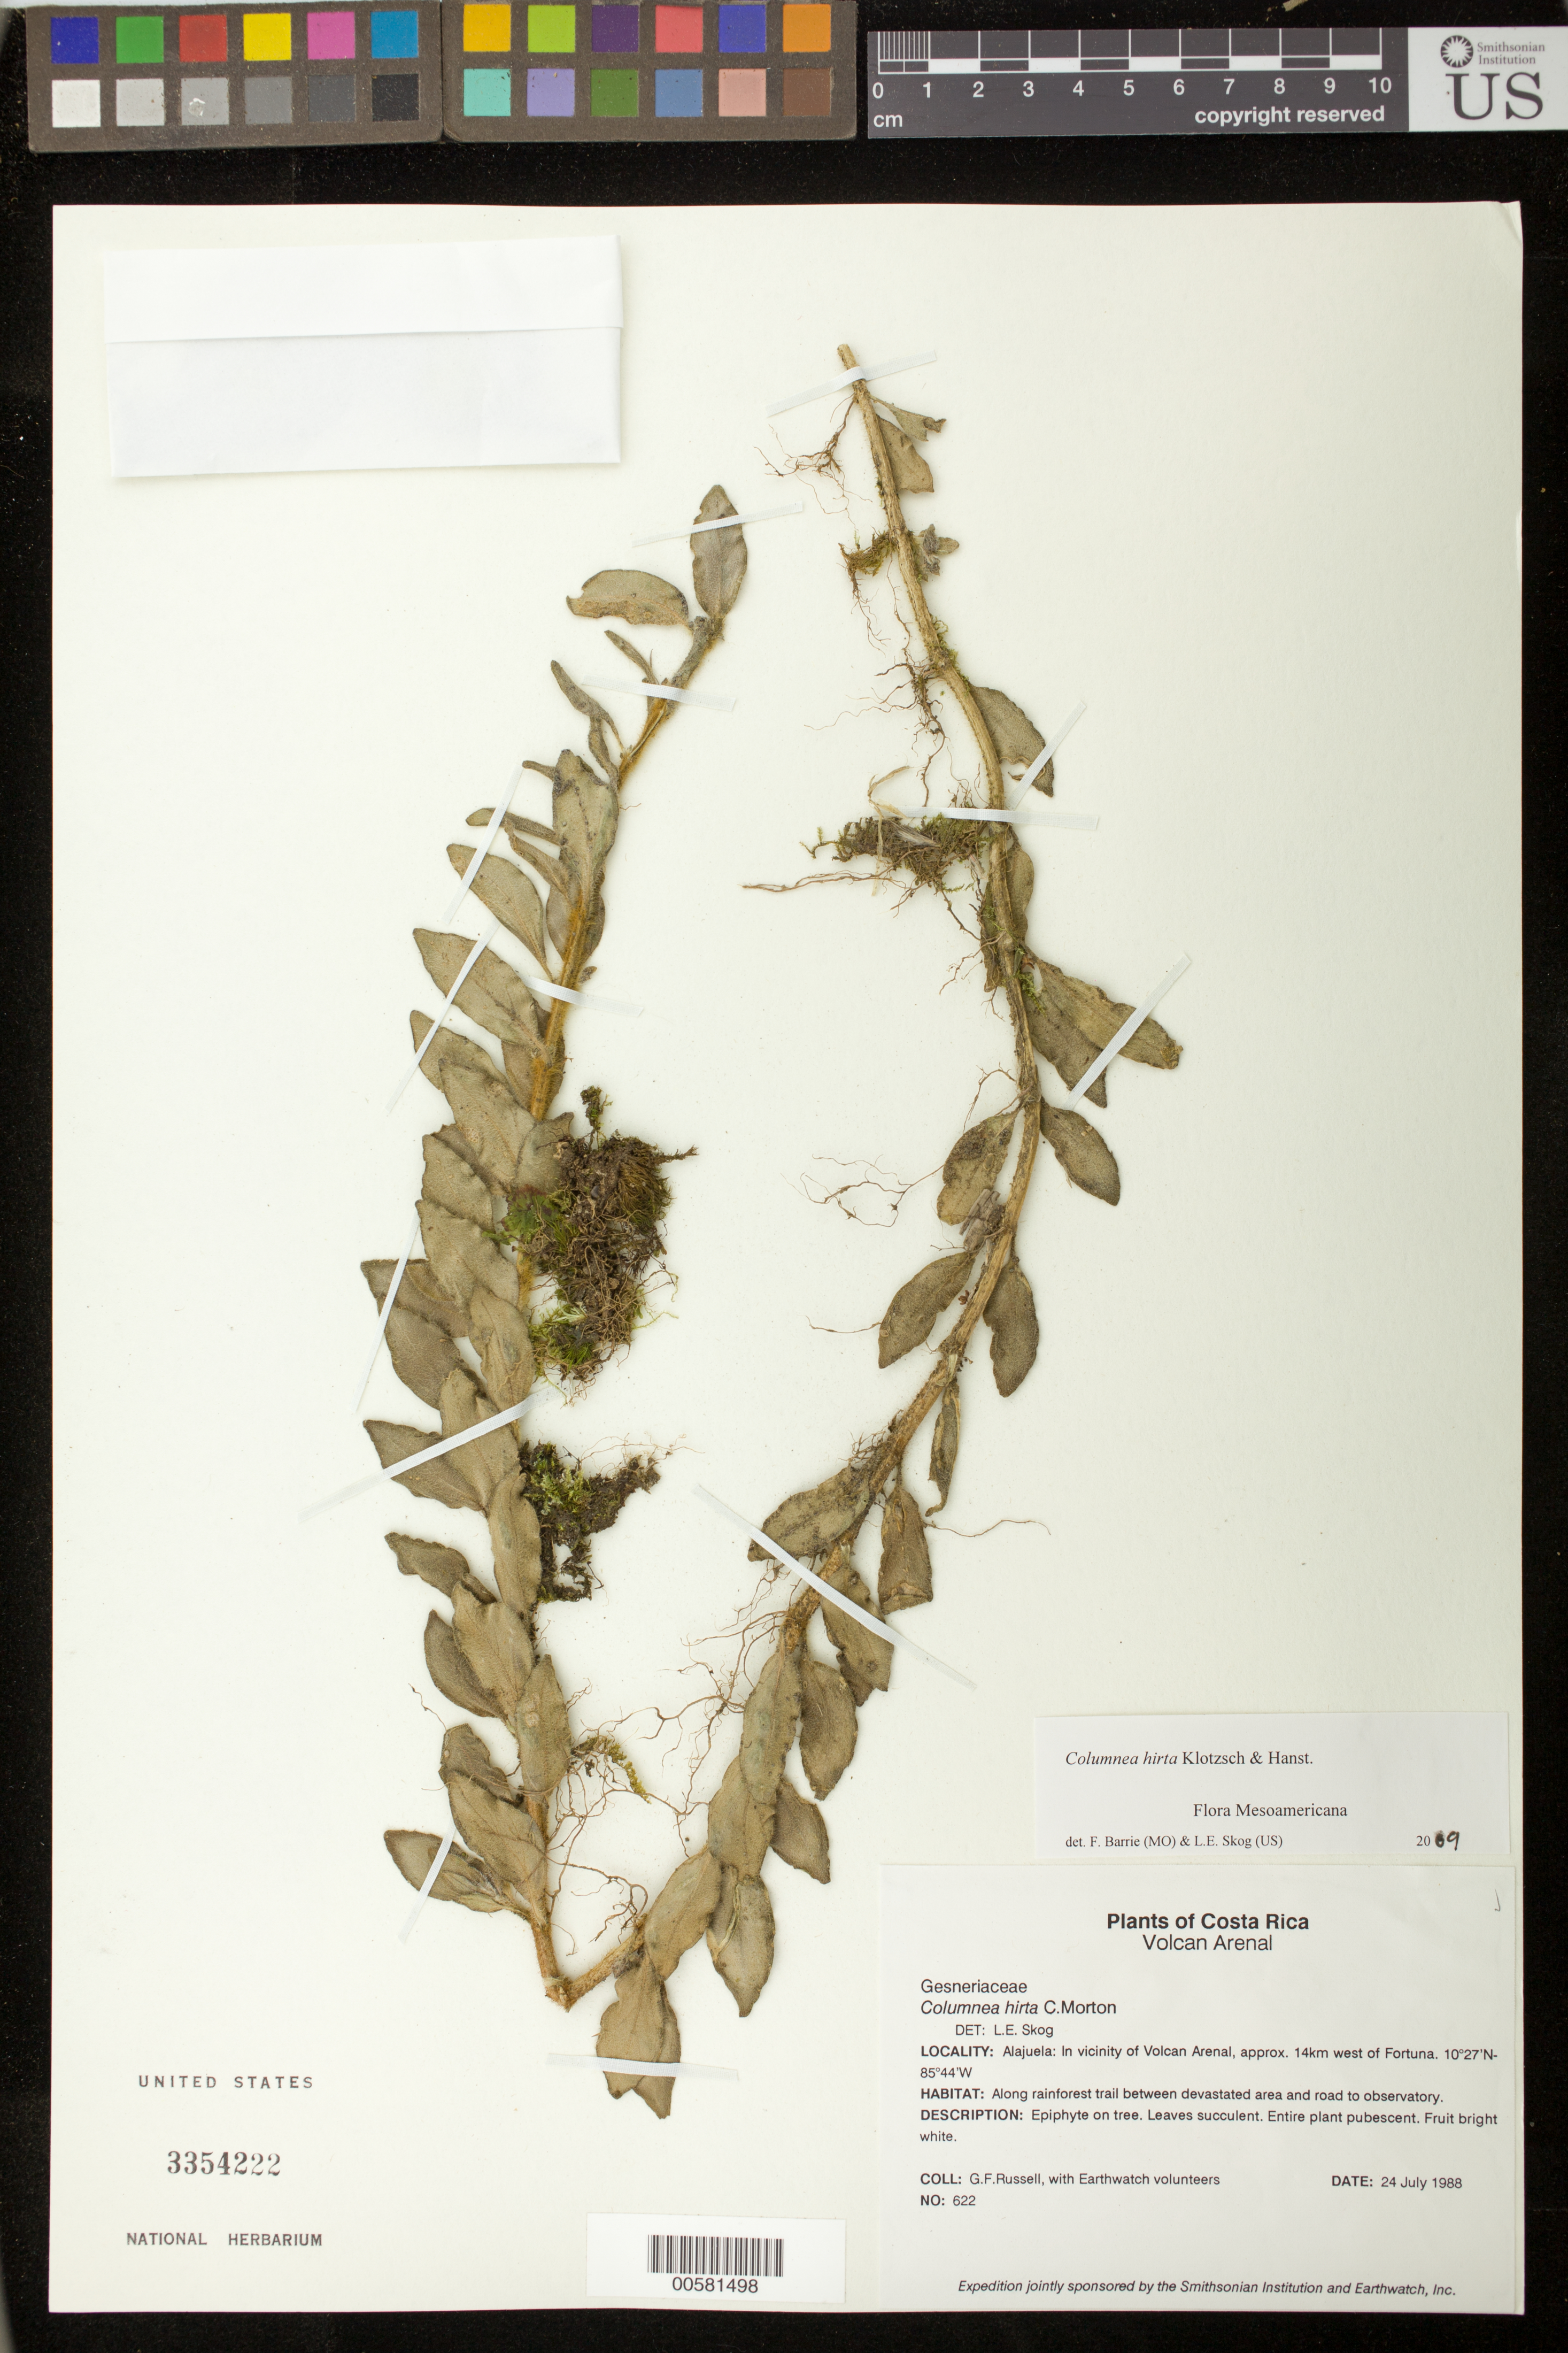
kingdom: Plantae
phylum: Tracheophyta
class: Magnoliopsida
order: Lamiales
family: Gesneriaceae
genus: Columnea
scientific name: Columnea hirta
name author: Klotzsch & Hanst.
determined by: Skog, Laurence E.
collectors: G. Russell & Earthwatch Volunteers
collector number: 622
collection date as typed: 24 Jul 1988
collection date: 1988-07-24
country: Costa Rica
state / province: Alajuela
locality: Volcan Arenal ; in vicinity of Volcan Arenal, approx. 14 km W of Fortuna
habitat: Along rainforest trail between devastated area and road to observatory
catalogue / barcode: US 3354222